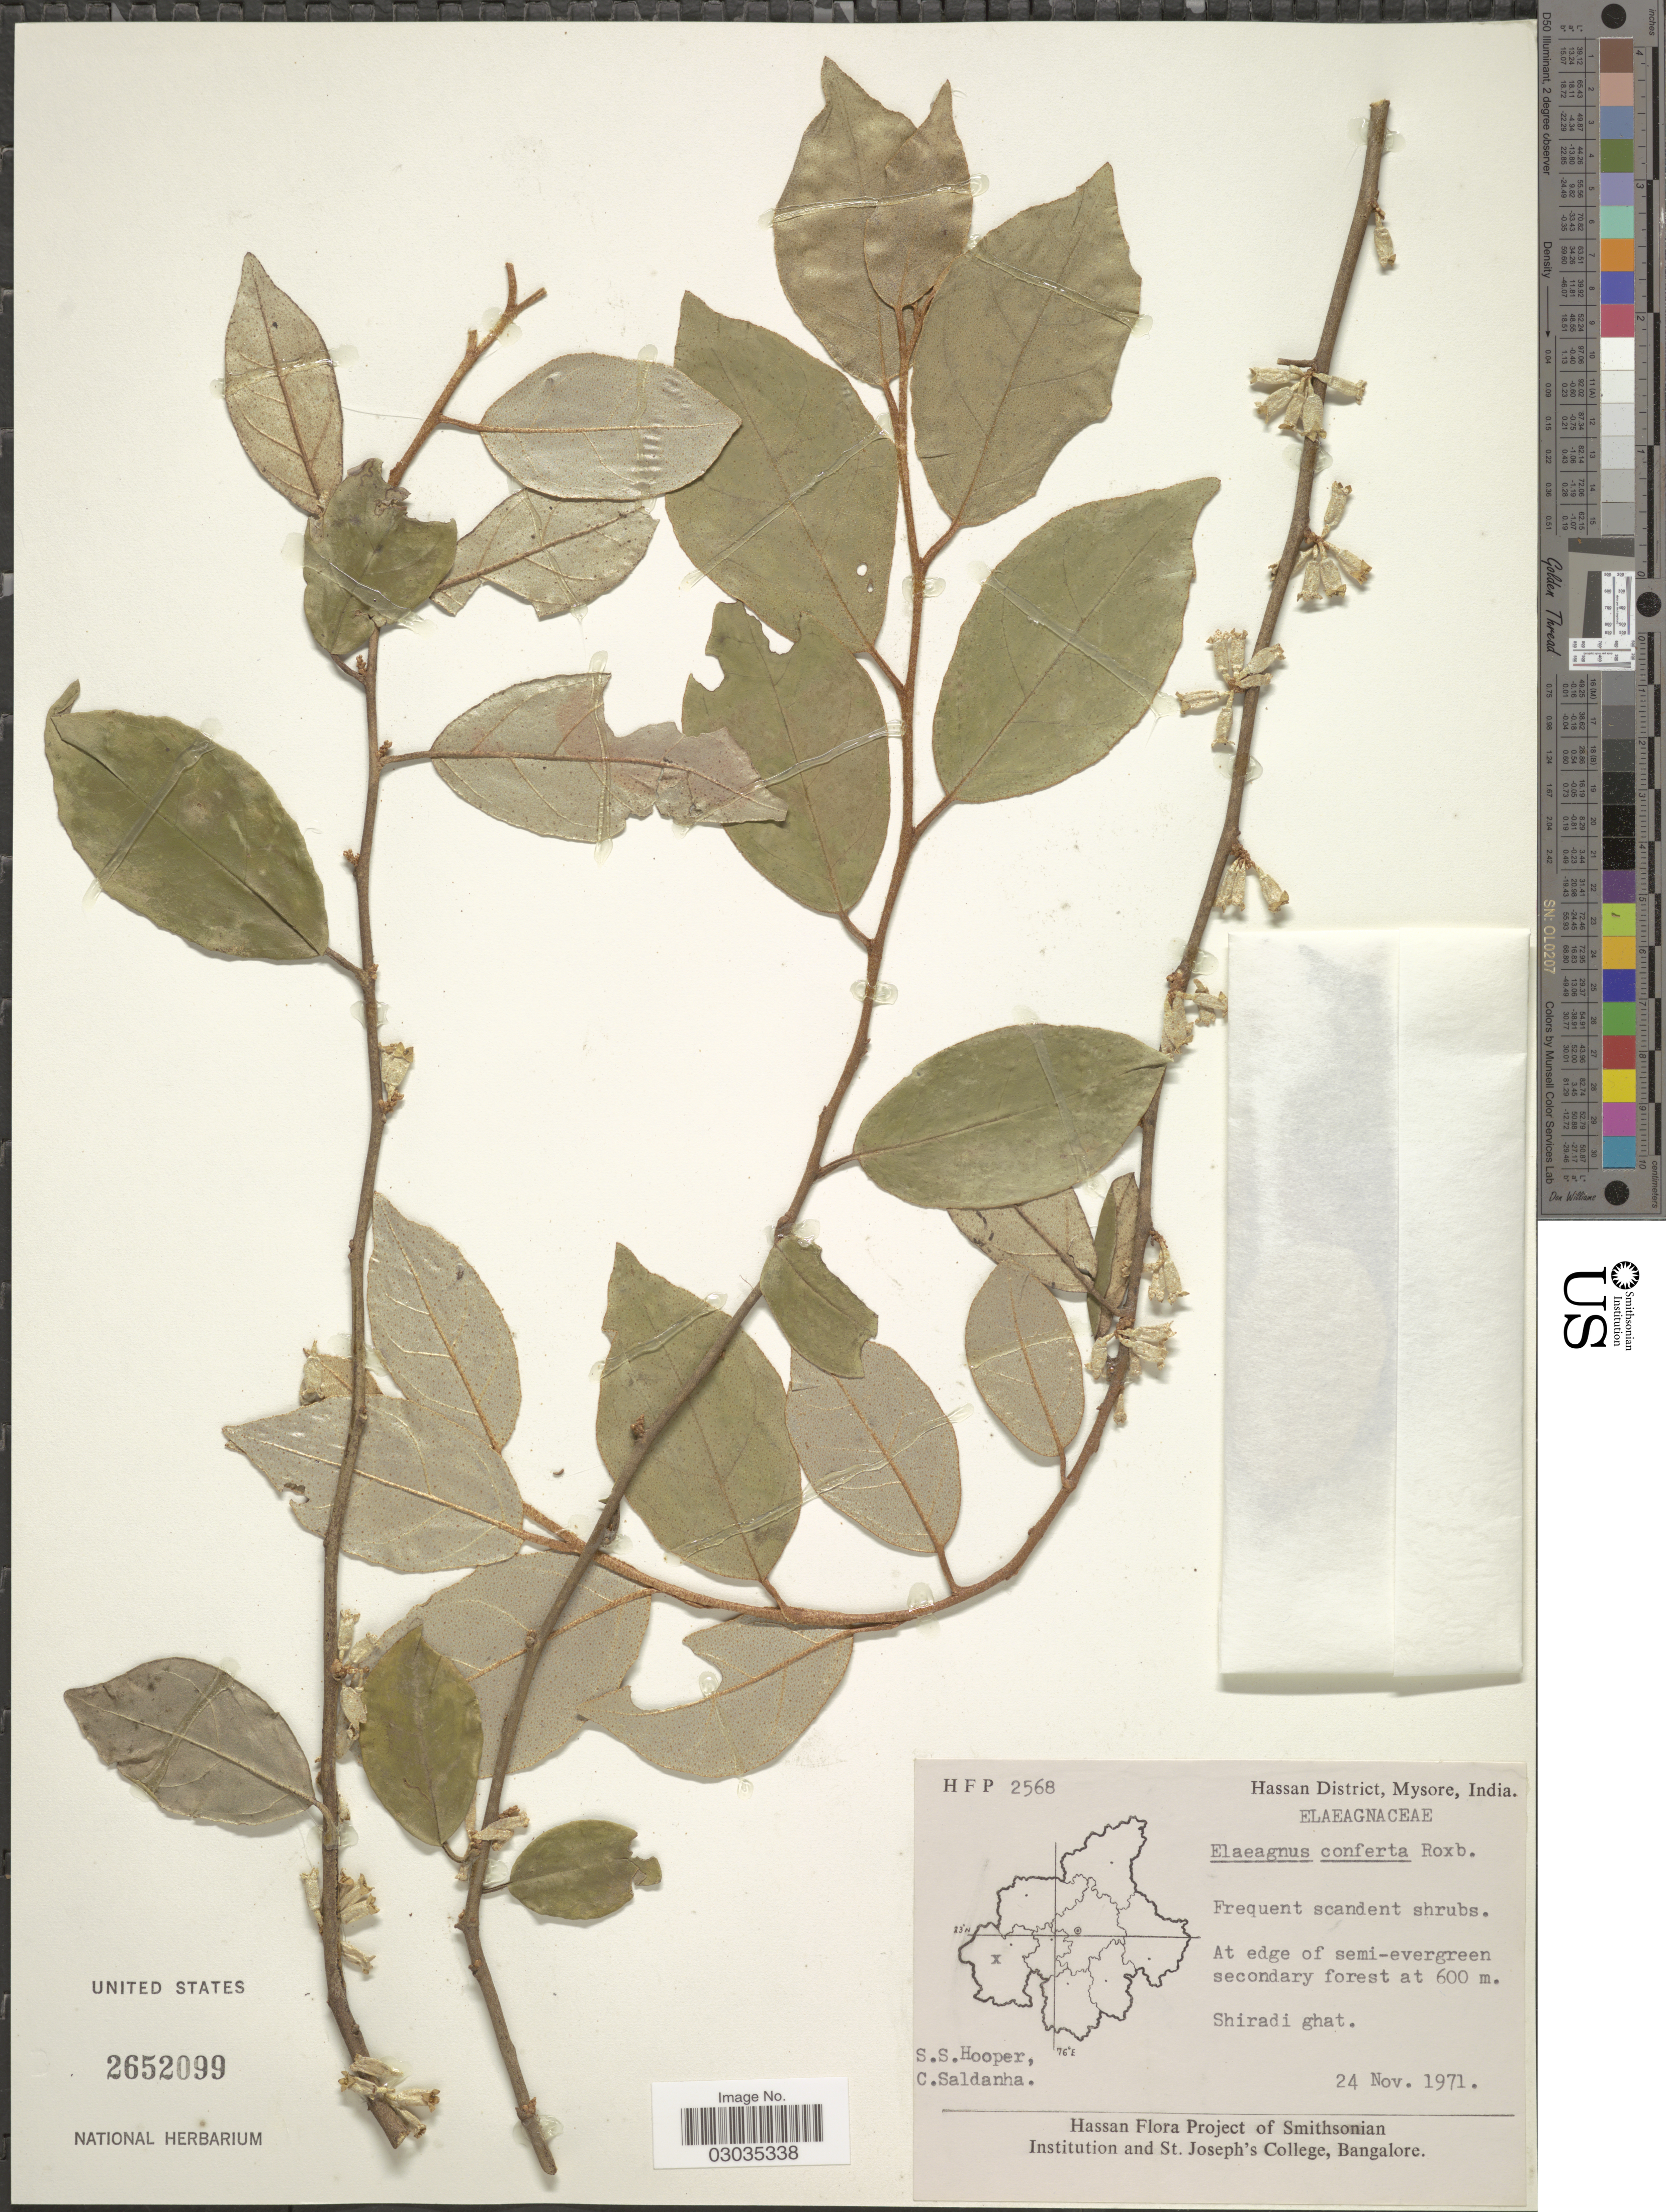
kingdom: Plantae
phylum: Tracheophyta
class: Magnoliopsida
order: Rosales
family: Elaeagnaceae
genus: Elaeagnus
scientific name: Elaeagnus conferta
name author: Roxb.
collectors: S. S. Hooper & C. Saldanha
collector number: HFP 2568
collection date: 1971-11-24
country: India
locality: Hassan District, Mysore. At edge of semi-evergreen secondary forest. Shiradi ghat.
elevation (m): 600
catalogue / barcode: US 2652099